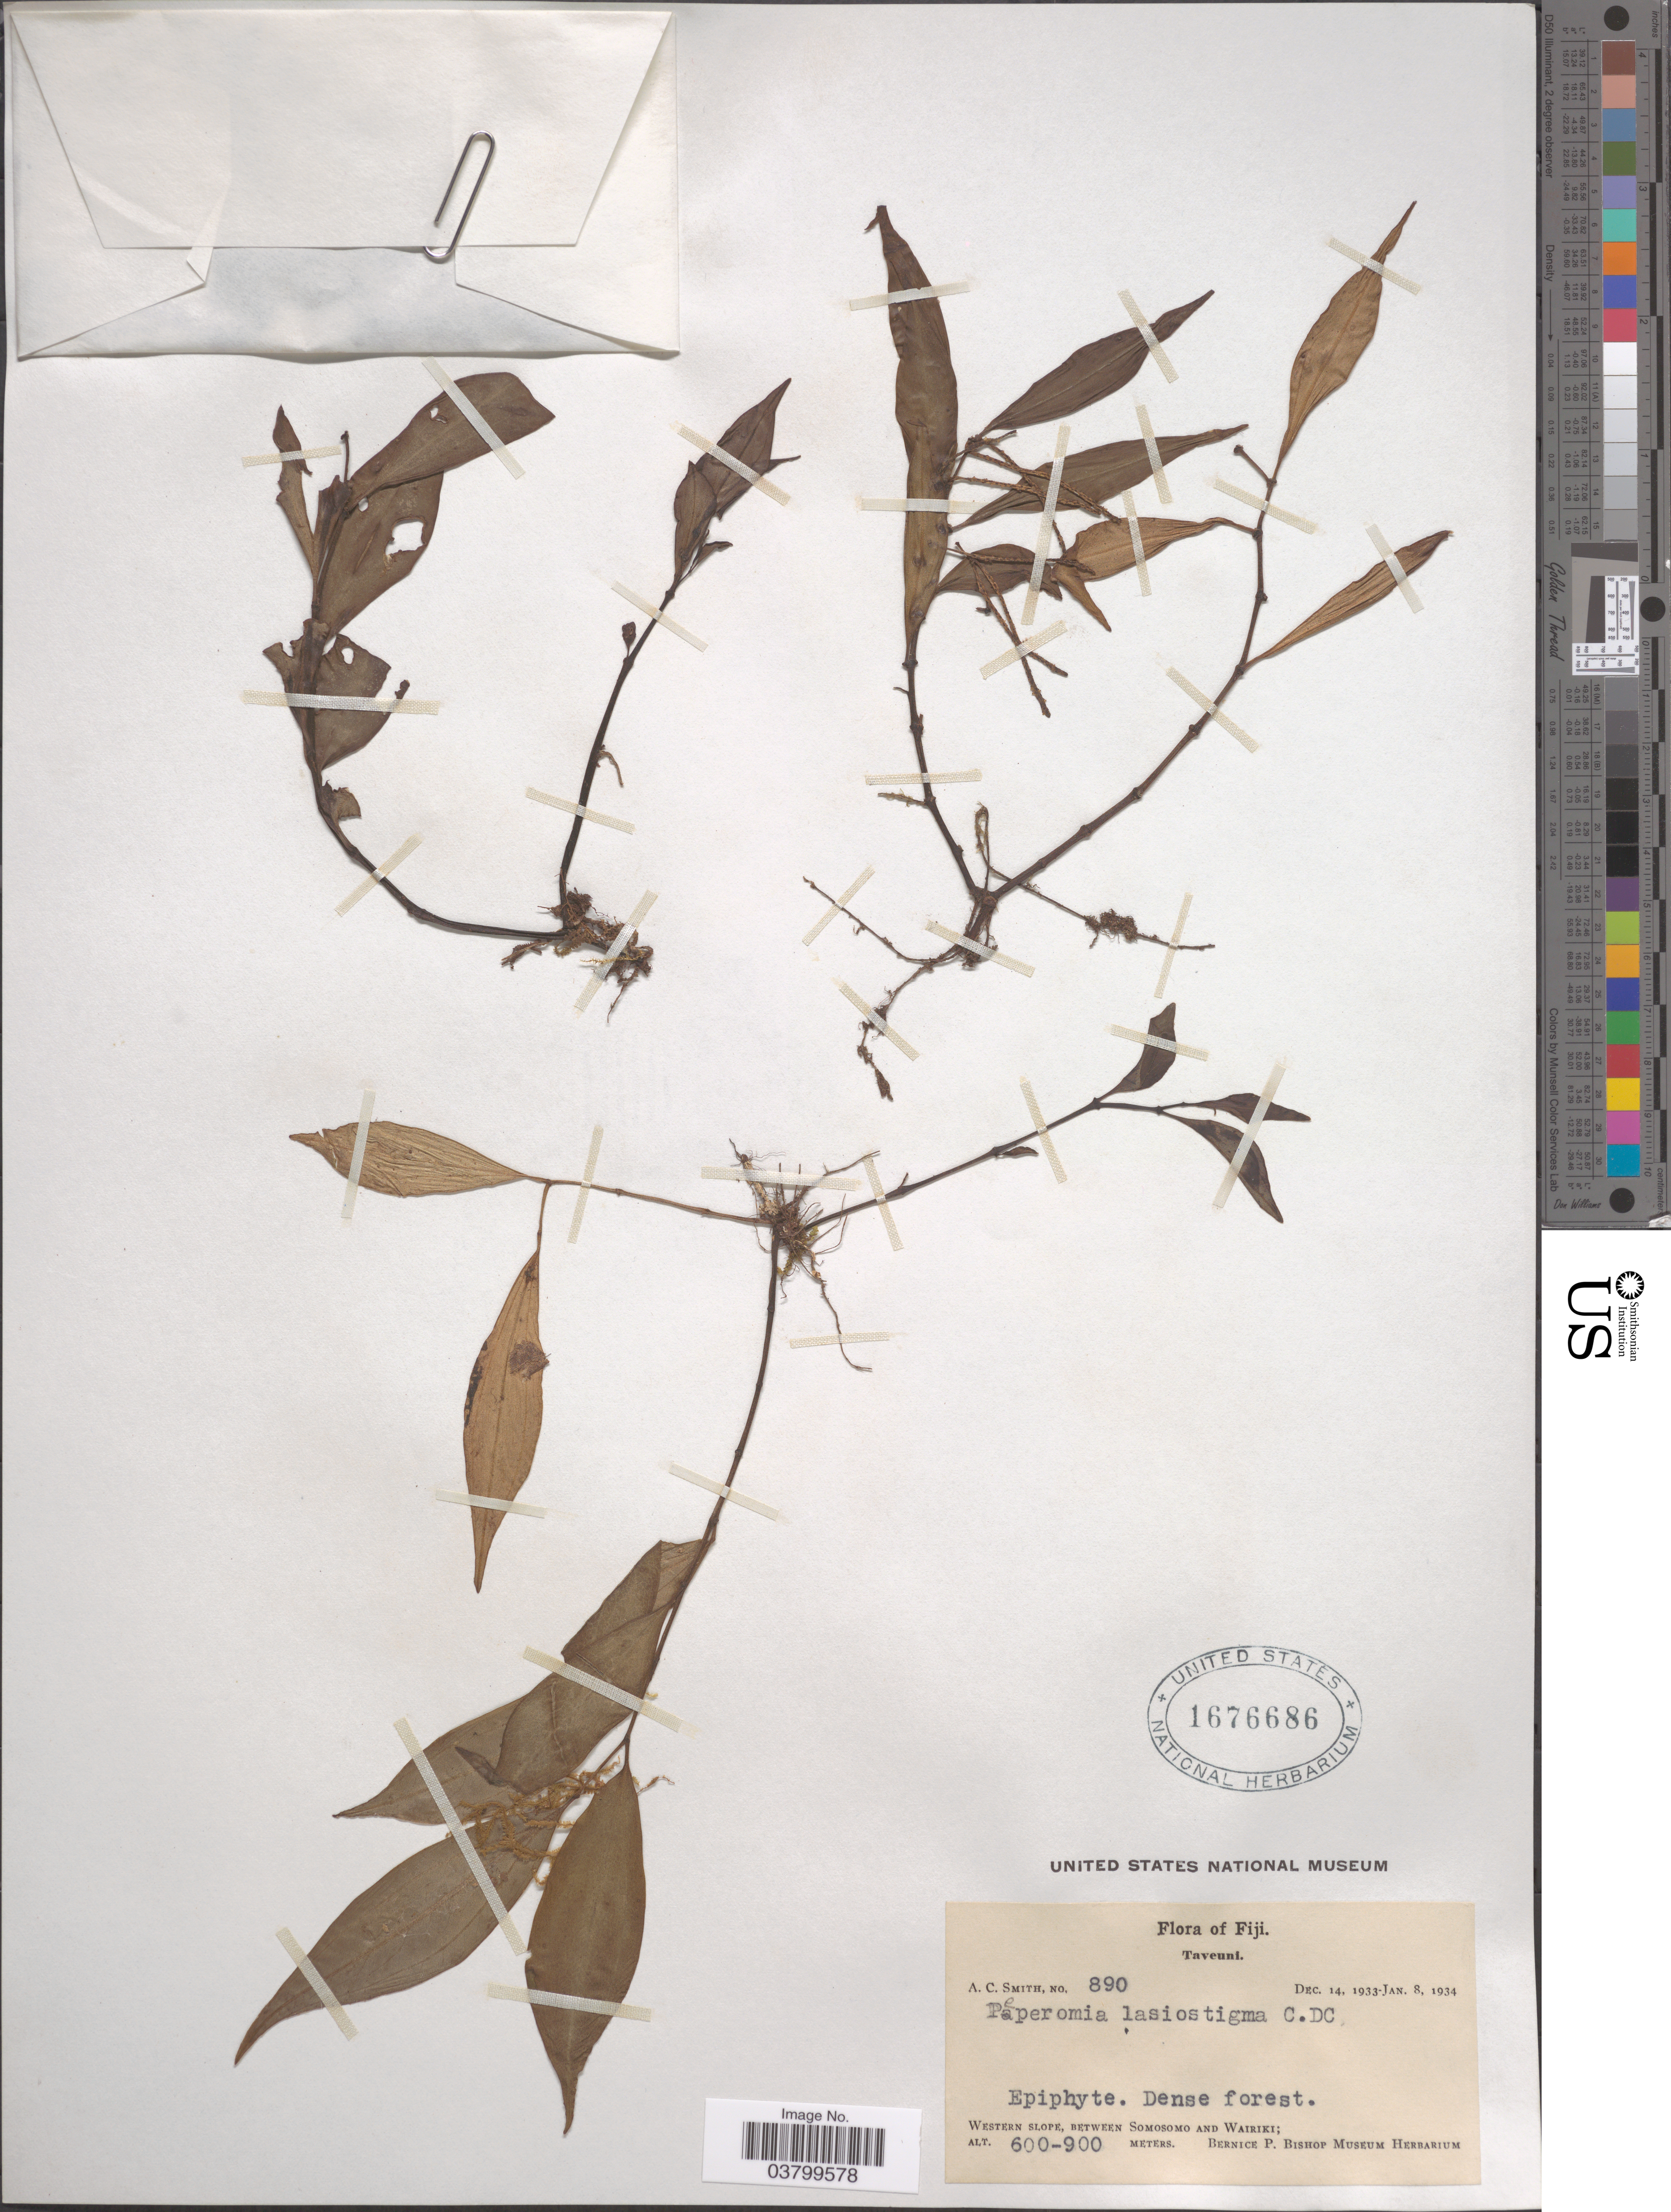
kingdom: Plantae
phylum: Tracheophyta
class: Magnoliopsida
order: Piperales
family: Piperaceae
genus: Peperomia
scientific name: Peperomia lasiostigma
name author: C. DC.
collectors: A. C. Smith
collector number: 890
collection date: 1933-12-14/1934-01-08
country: Fiji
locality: Taveuni. Western slope, between Somosomo and Wairik.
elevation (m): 600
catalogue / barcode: US 1676686